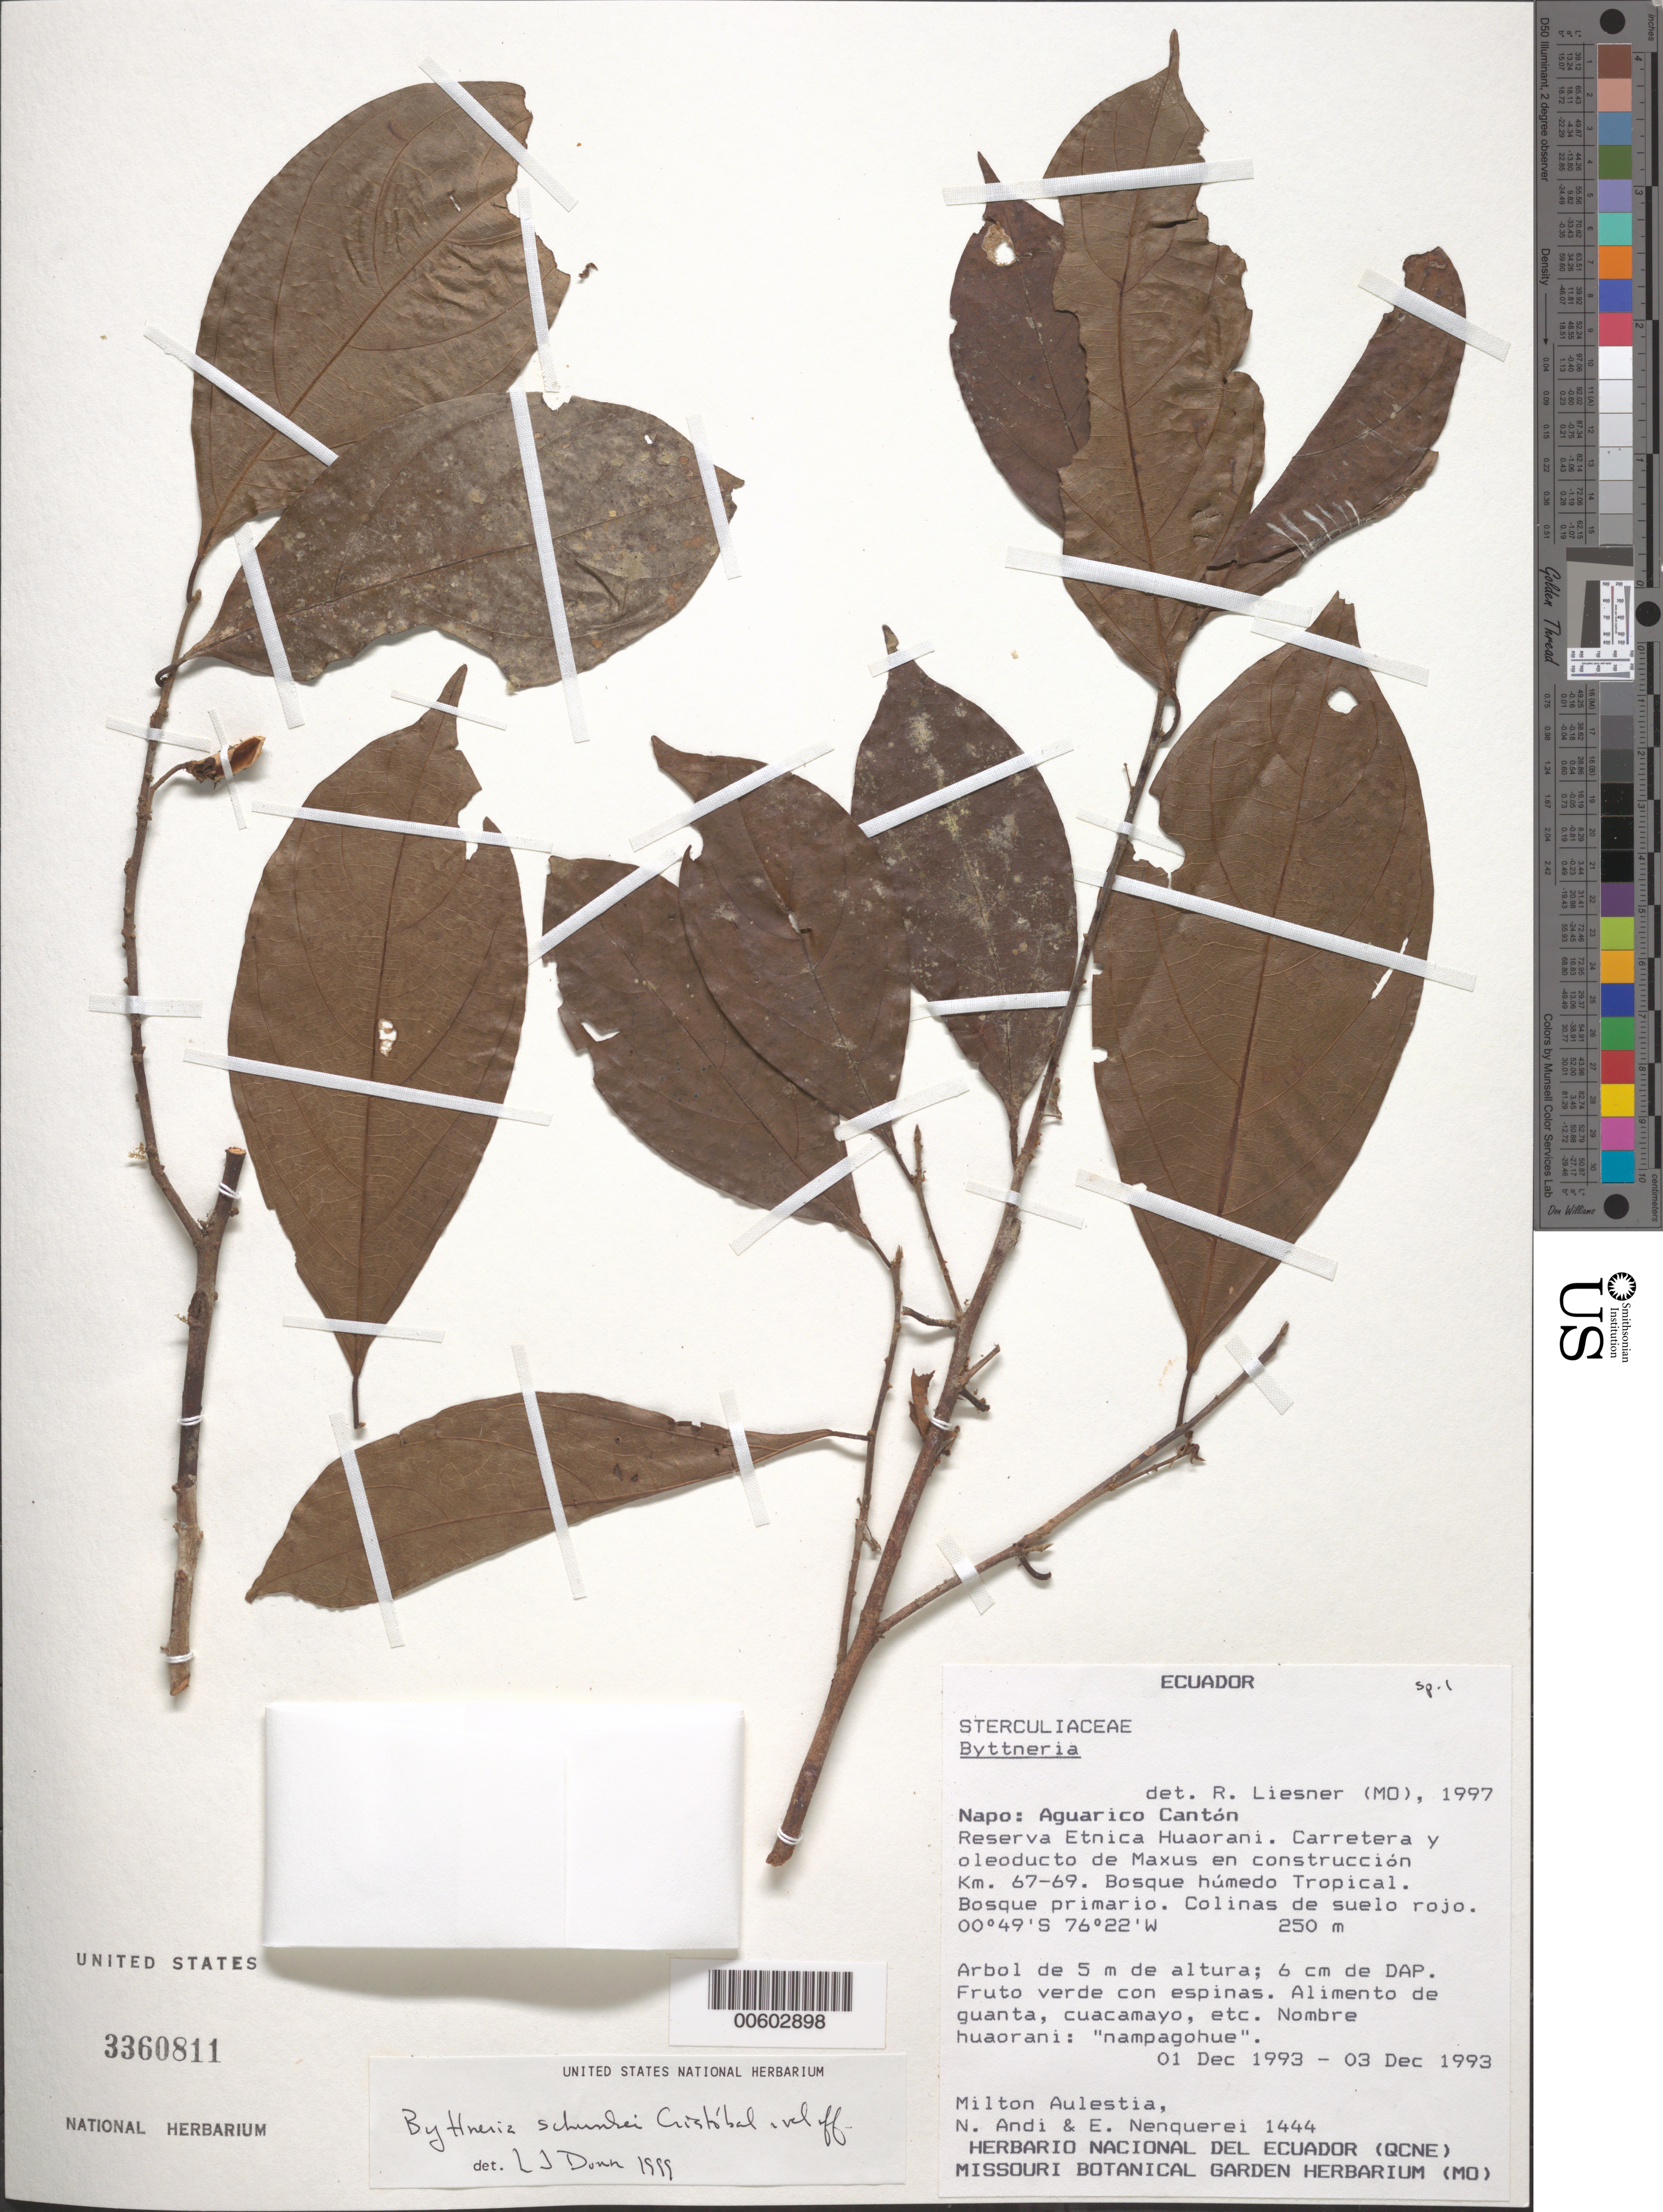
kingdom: Plantae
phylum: Tracheophyta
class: Magnoliopsida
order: Malvales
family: Malvaceae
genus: Byttneria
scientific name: Byttneria schunkei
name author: Cristóbal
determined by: Dorr, L. J., (BOT), Smithsonian Institution - National Museum of Natural History (UNITED STATES)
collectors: M. Aulestia, N. Andi & E. Nenquerei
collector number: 1444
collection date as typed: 01 Dec 1993 to 03 Dec 1993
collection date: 1993-12-01/1993-12-03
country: Ecuador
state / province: Napo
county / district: Aguarico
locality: AguaRico. Reserva Etnica Huaorani, Carretera y oleoducto de Maxus en construcción, km 67-69.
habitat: Bosque húmedo tropical, bosque primario, colinas de suelo rojo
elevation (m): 250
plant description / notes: Common name: nampagohue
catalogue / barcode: US 3360811